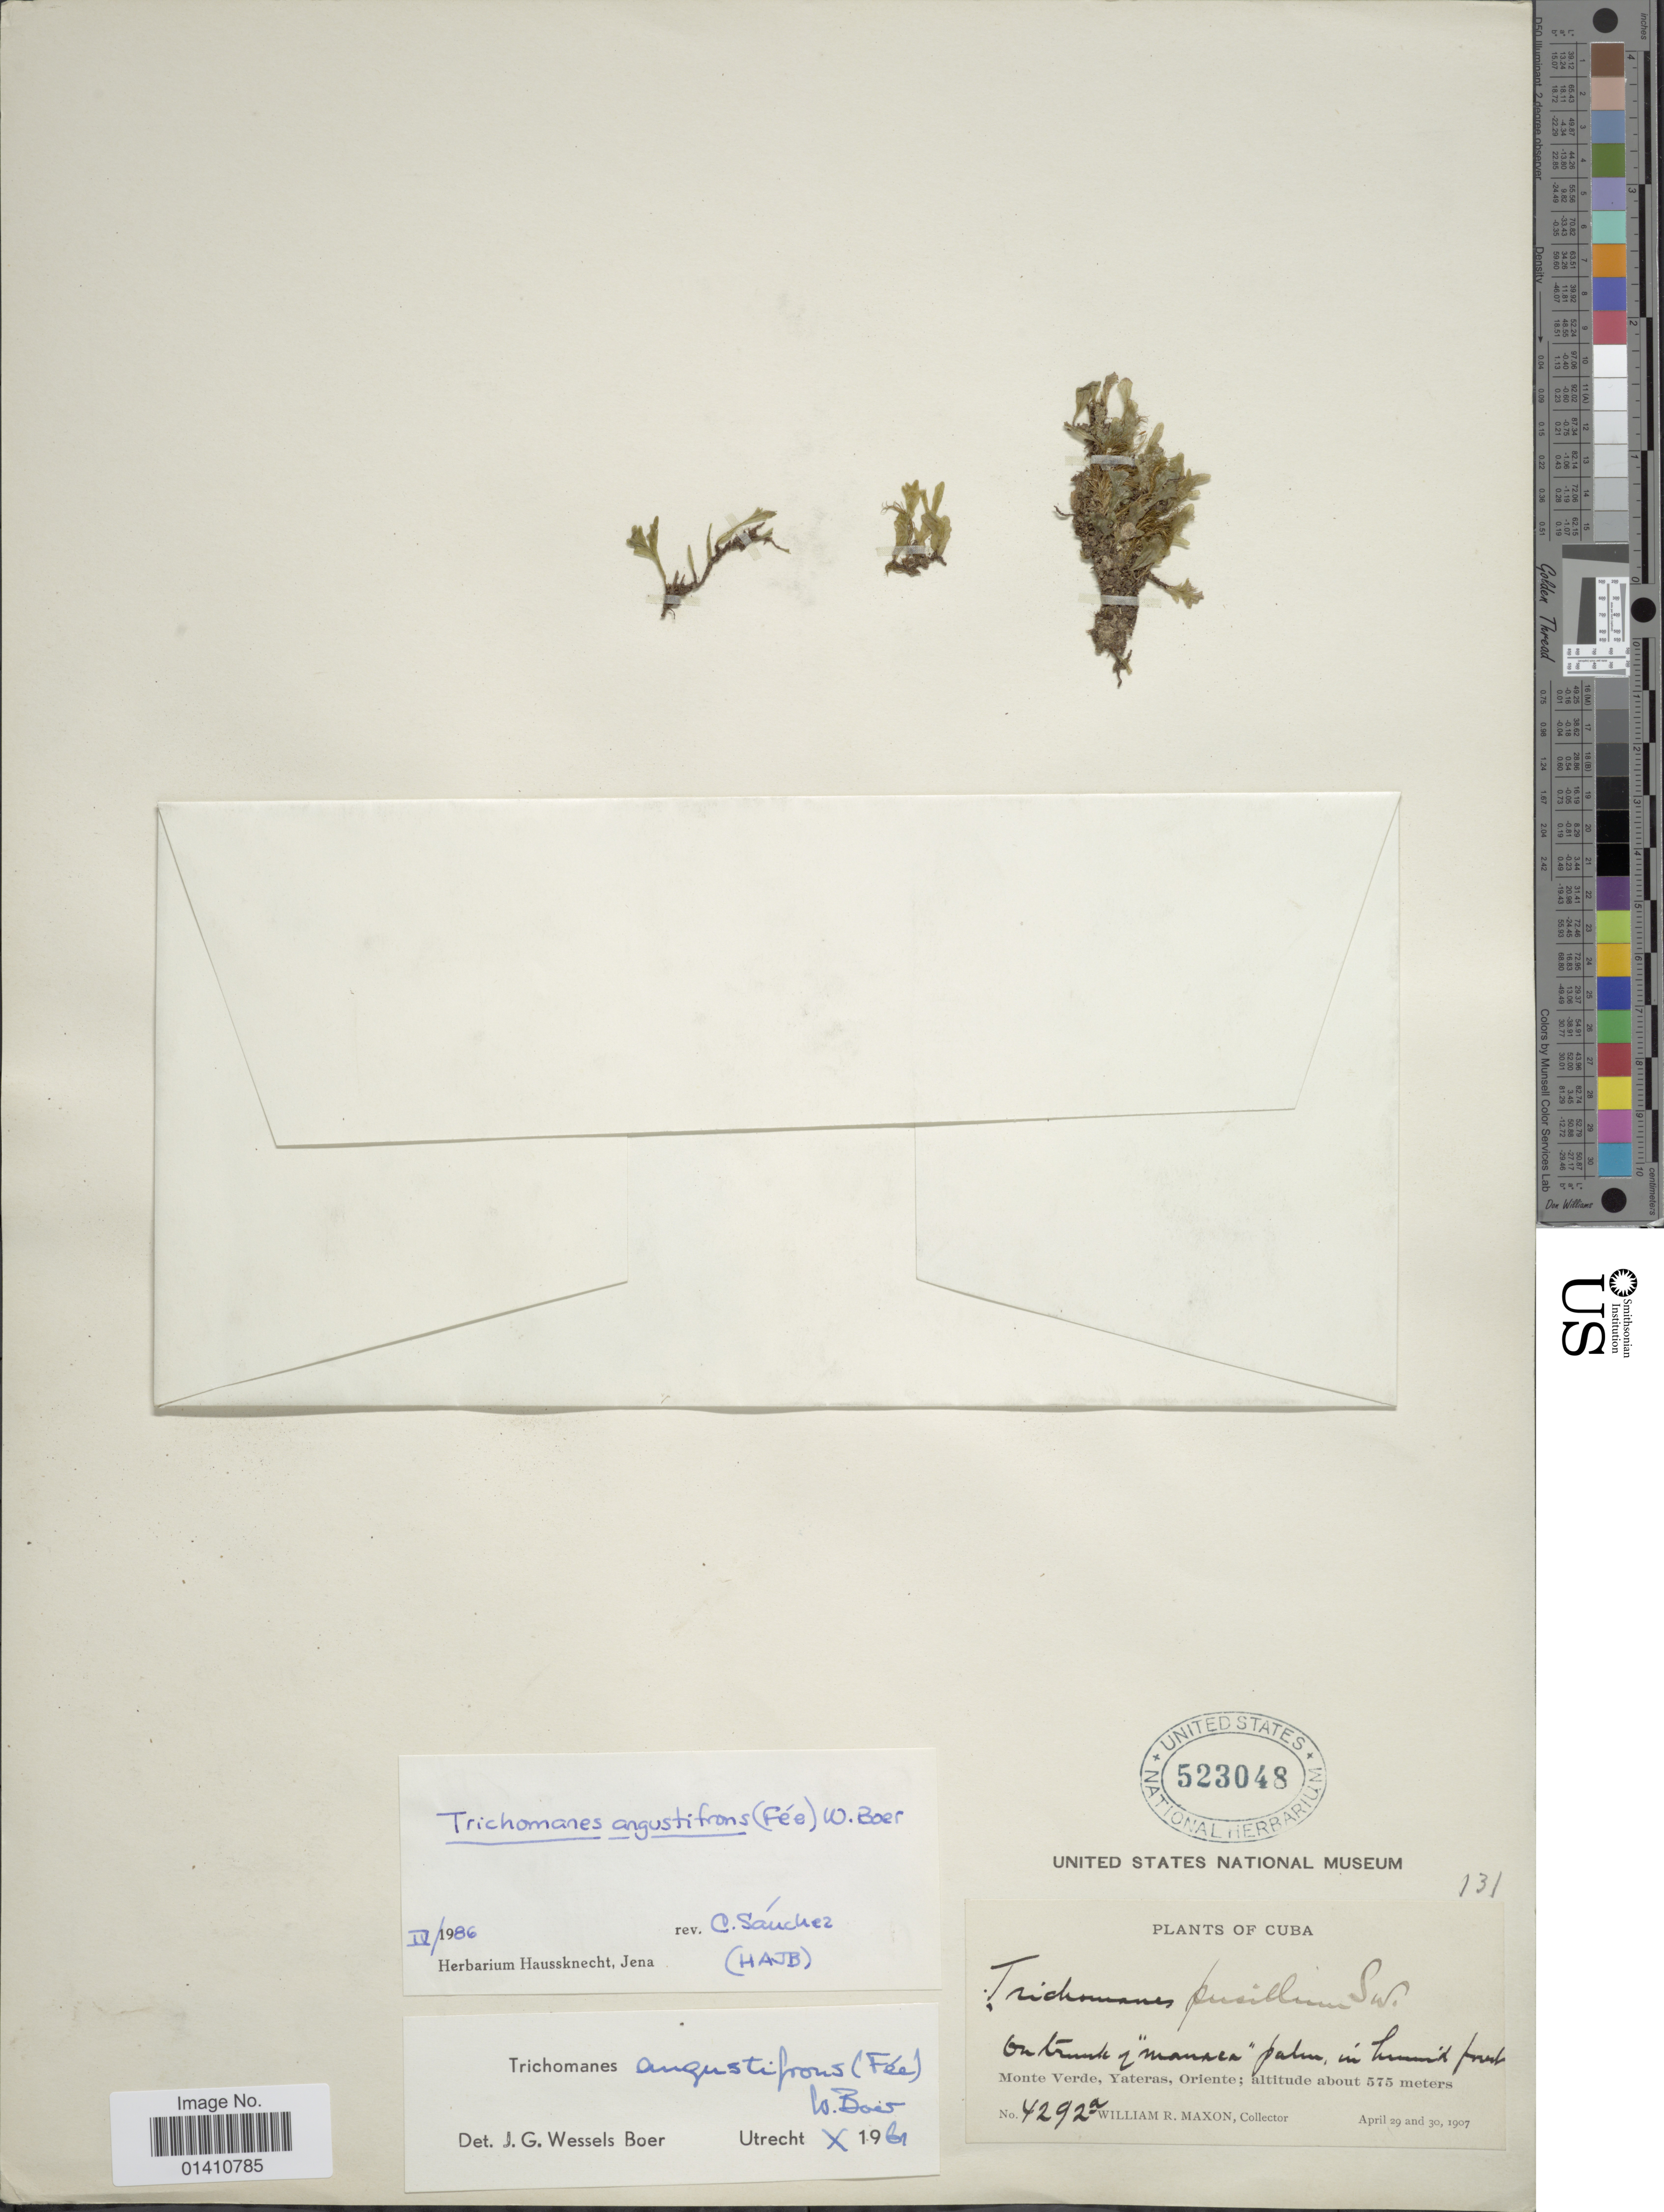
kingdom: Plantae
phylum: Tracheophyta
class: Polypodiopsida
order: Hymenophyllales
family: Hymenophyllaceae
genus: Didymoglossum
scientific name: Didymoglossum angustifrons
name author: Fée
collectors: W. R. Maxon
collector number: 4292a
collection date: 1907-04-29/1907-04-30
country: Cuba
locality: Monte Verde, Yateras. Oriente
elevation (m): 575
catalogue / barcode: US 523048